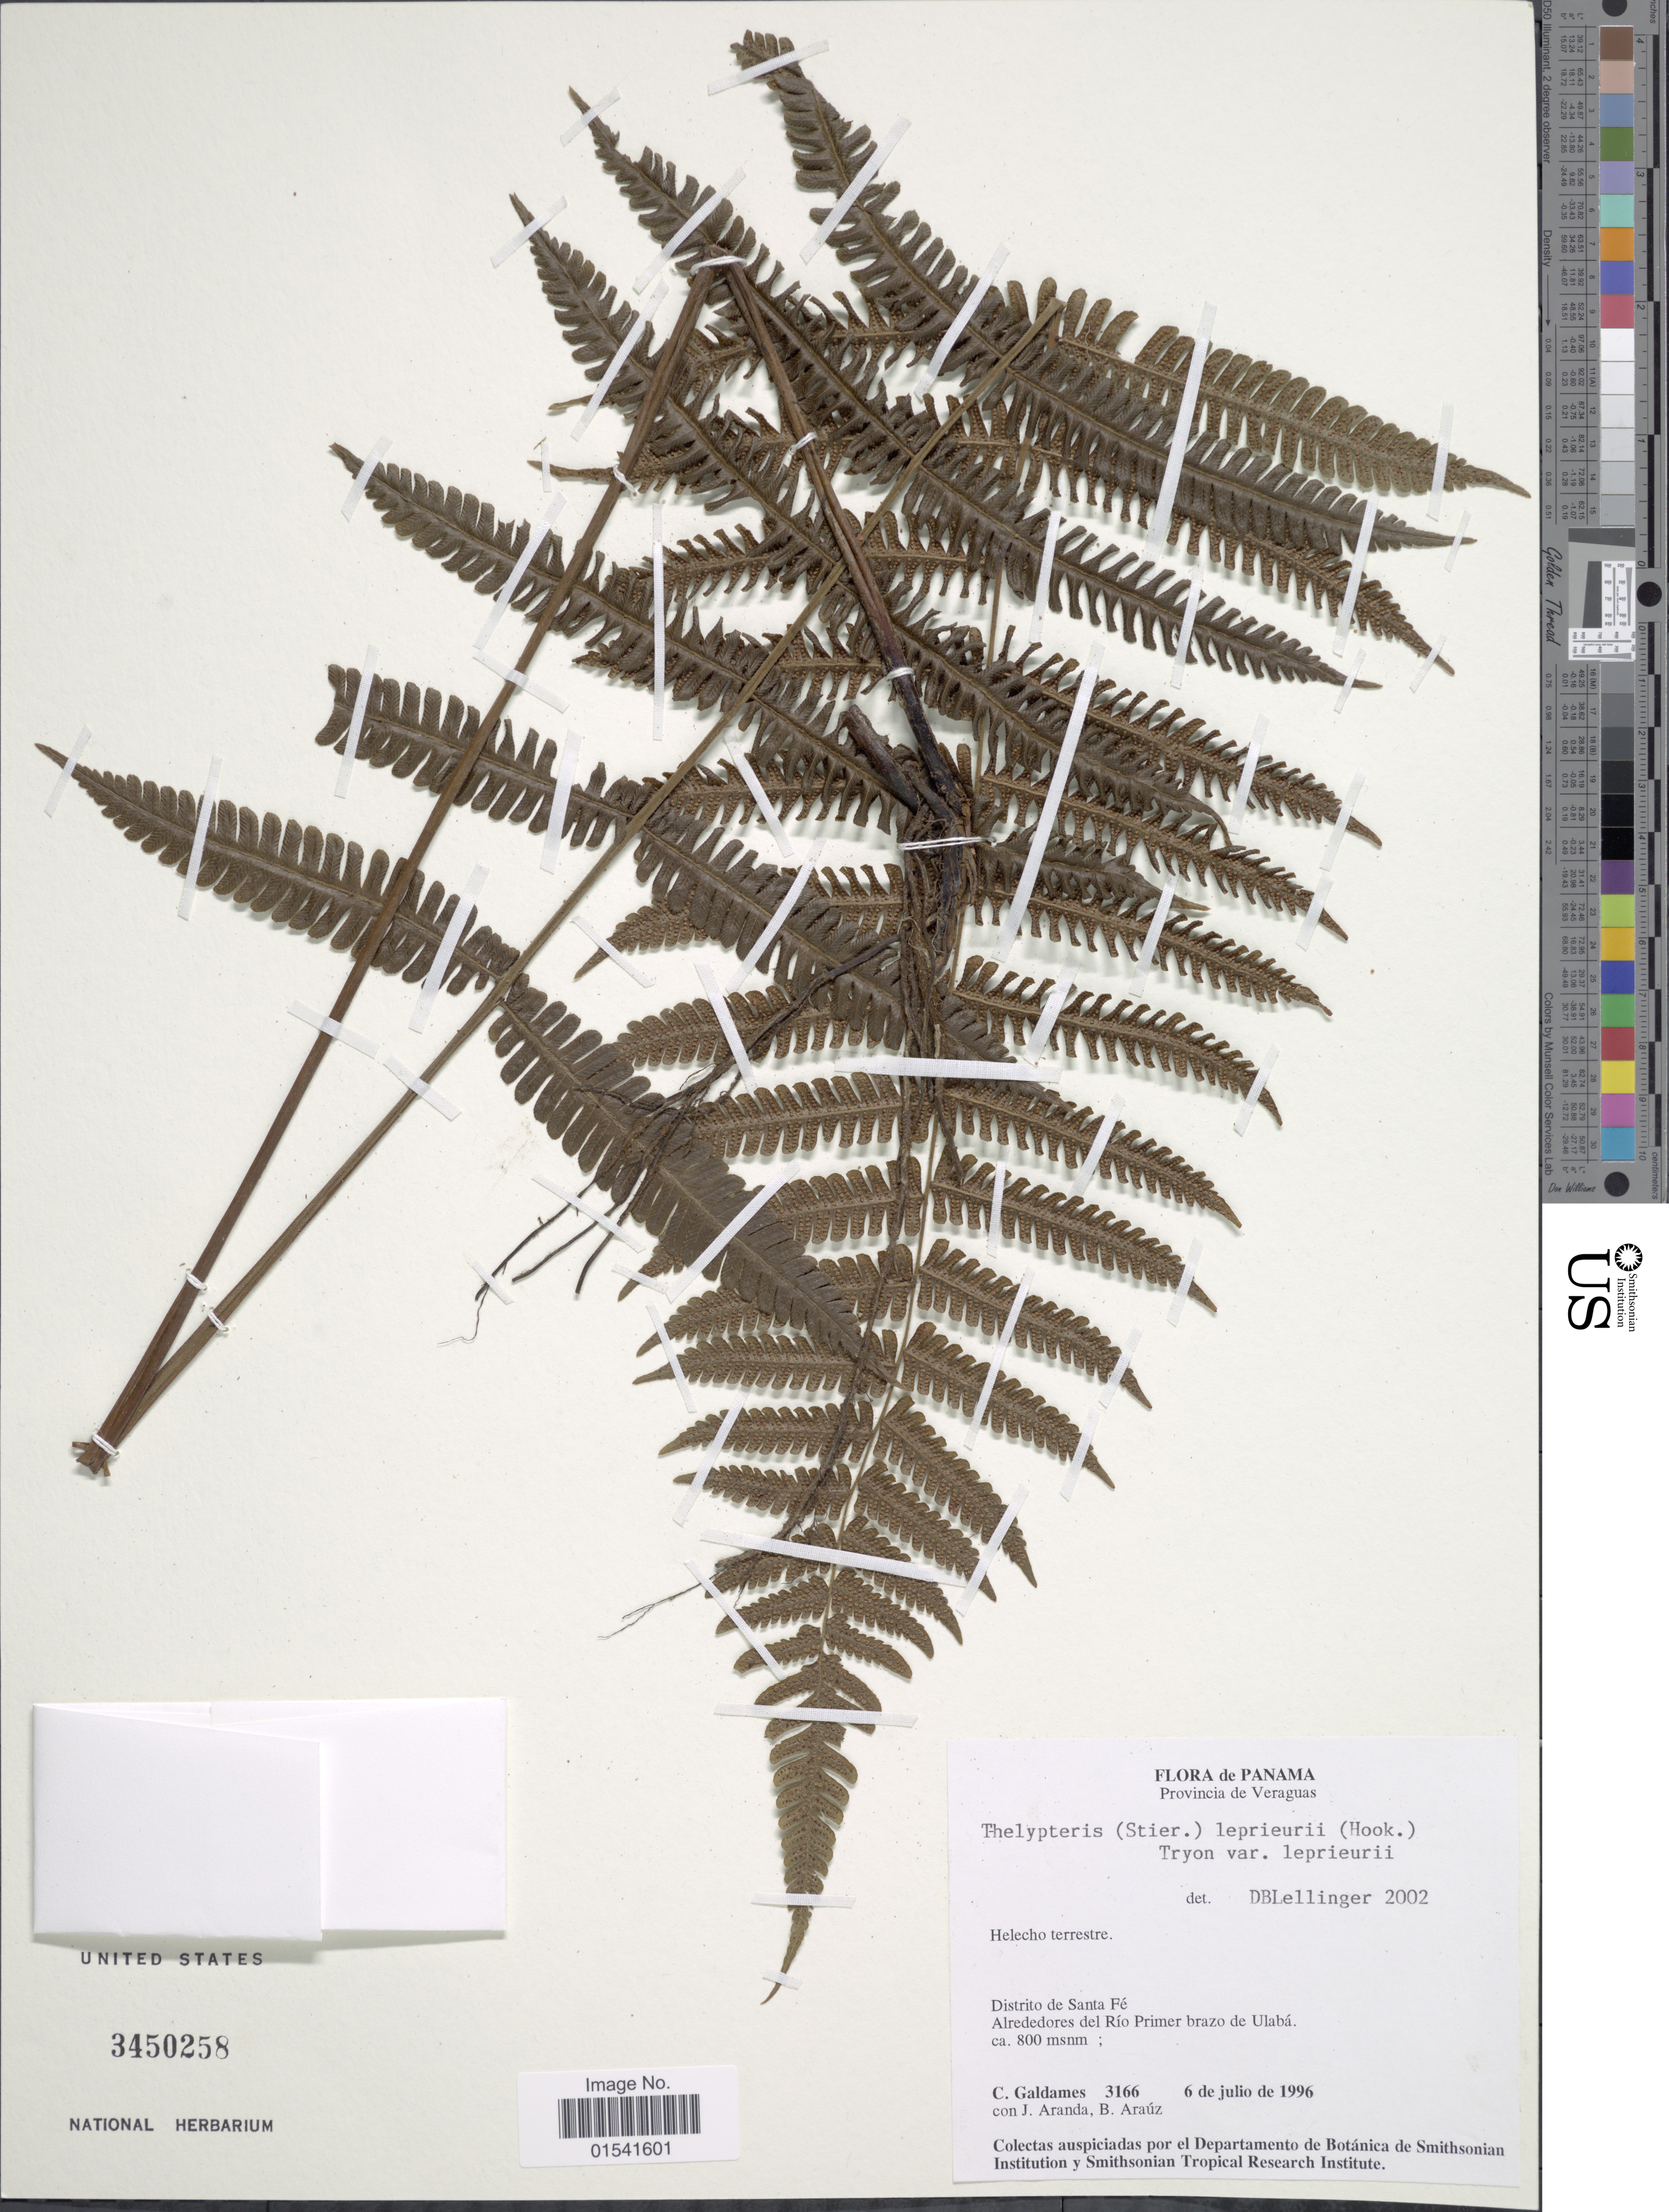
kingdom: Plantae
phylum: Tracheophyta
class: Polypodiopsida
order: Polypodiales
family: Thelypteridaceae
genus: Steiropteris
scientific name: Steiropteris leprieurii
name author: (Hook. f.) Pic. Serm.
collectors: C. Galdames, J. Aranda & B. Araúz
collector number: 3166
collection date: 1996-07-06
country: Panama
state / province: Veraguas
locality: Distrito de Santa Fé Alededores del Río Primer brazo de Ulabá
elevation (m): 800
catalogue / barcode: US 3450258